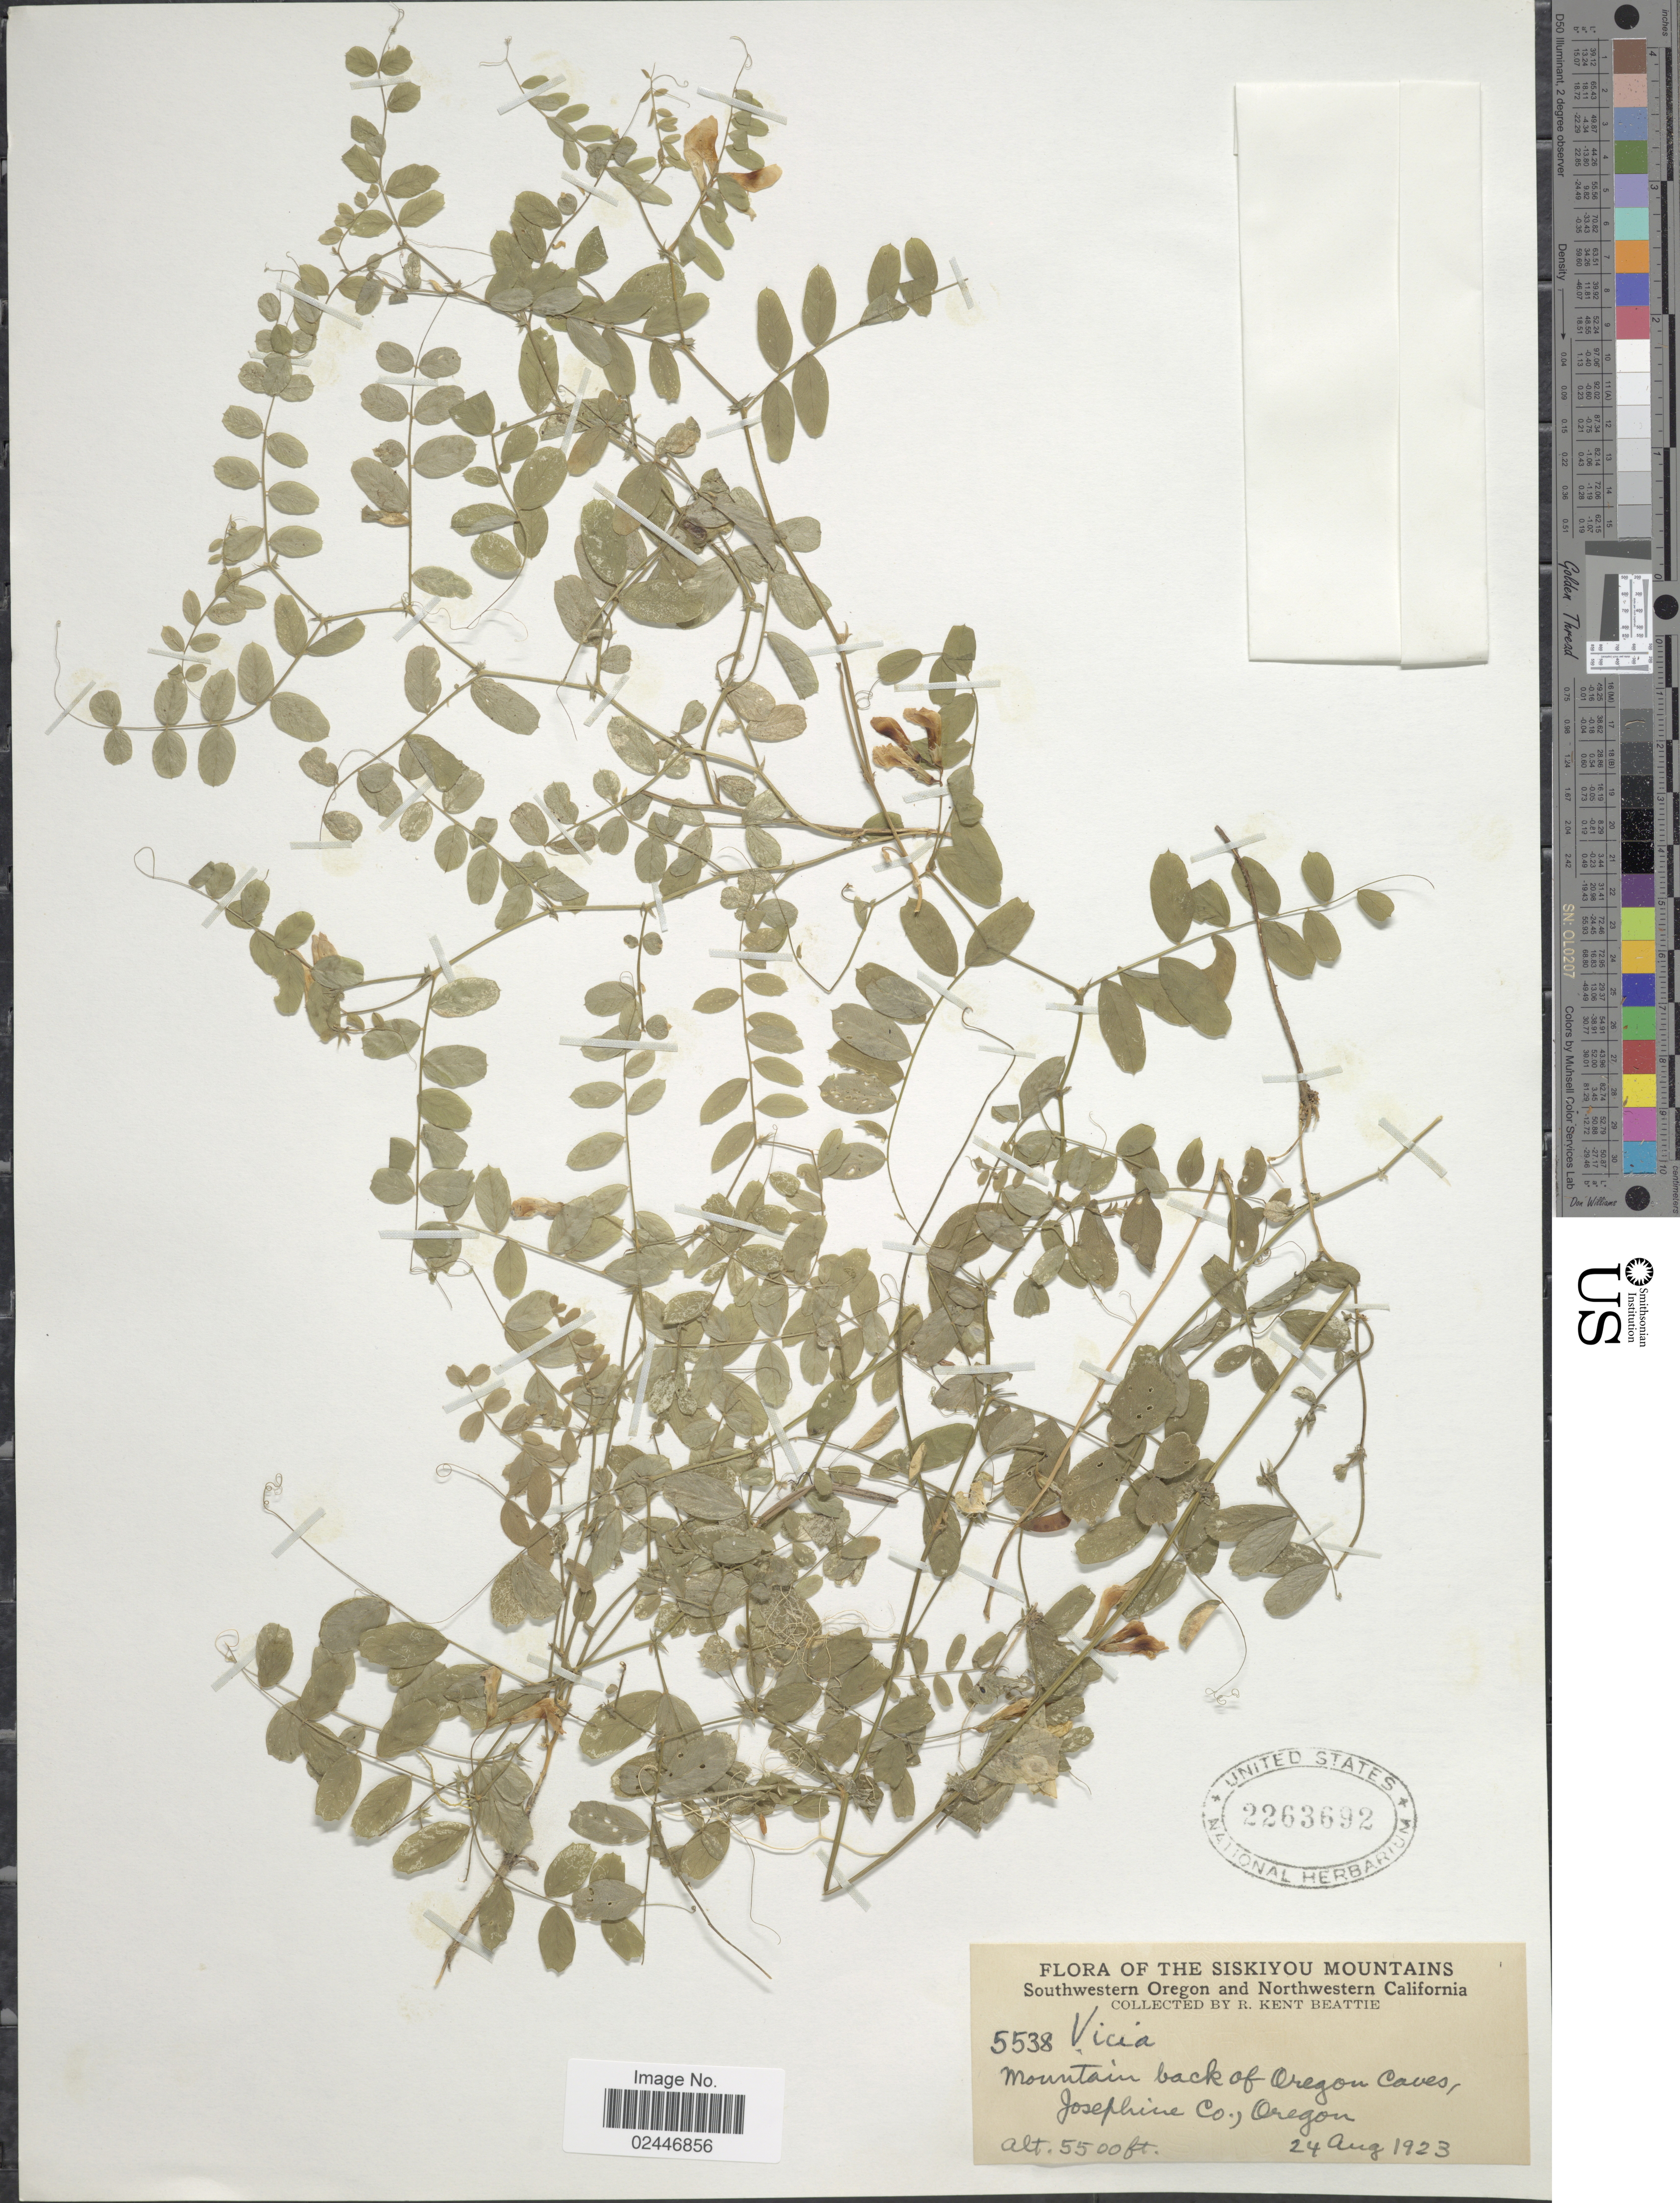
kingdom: Plantae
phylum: Tracheophyta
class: Magnoliopsida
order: Fabales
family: Fabaceae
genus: Vicia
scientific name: Vicia sp.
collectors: R. K. Beattie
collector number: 5538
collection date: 1923-08-24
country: United States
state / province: Oregon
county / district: Josephine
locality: The Siskiyou Mountains, Southwestern Oregon, Mountain back of Oregon Caves, Josephine Co.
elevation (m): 1676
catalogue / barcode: US 2263692